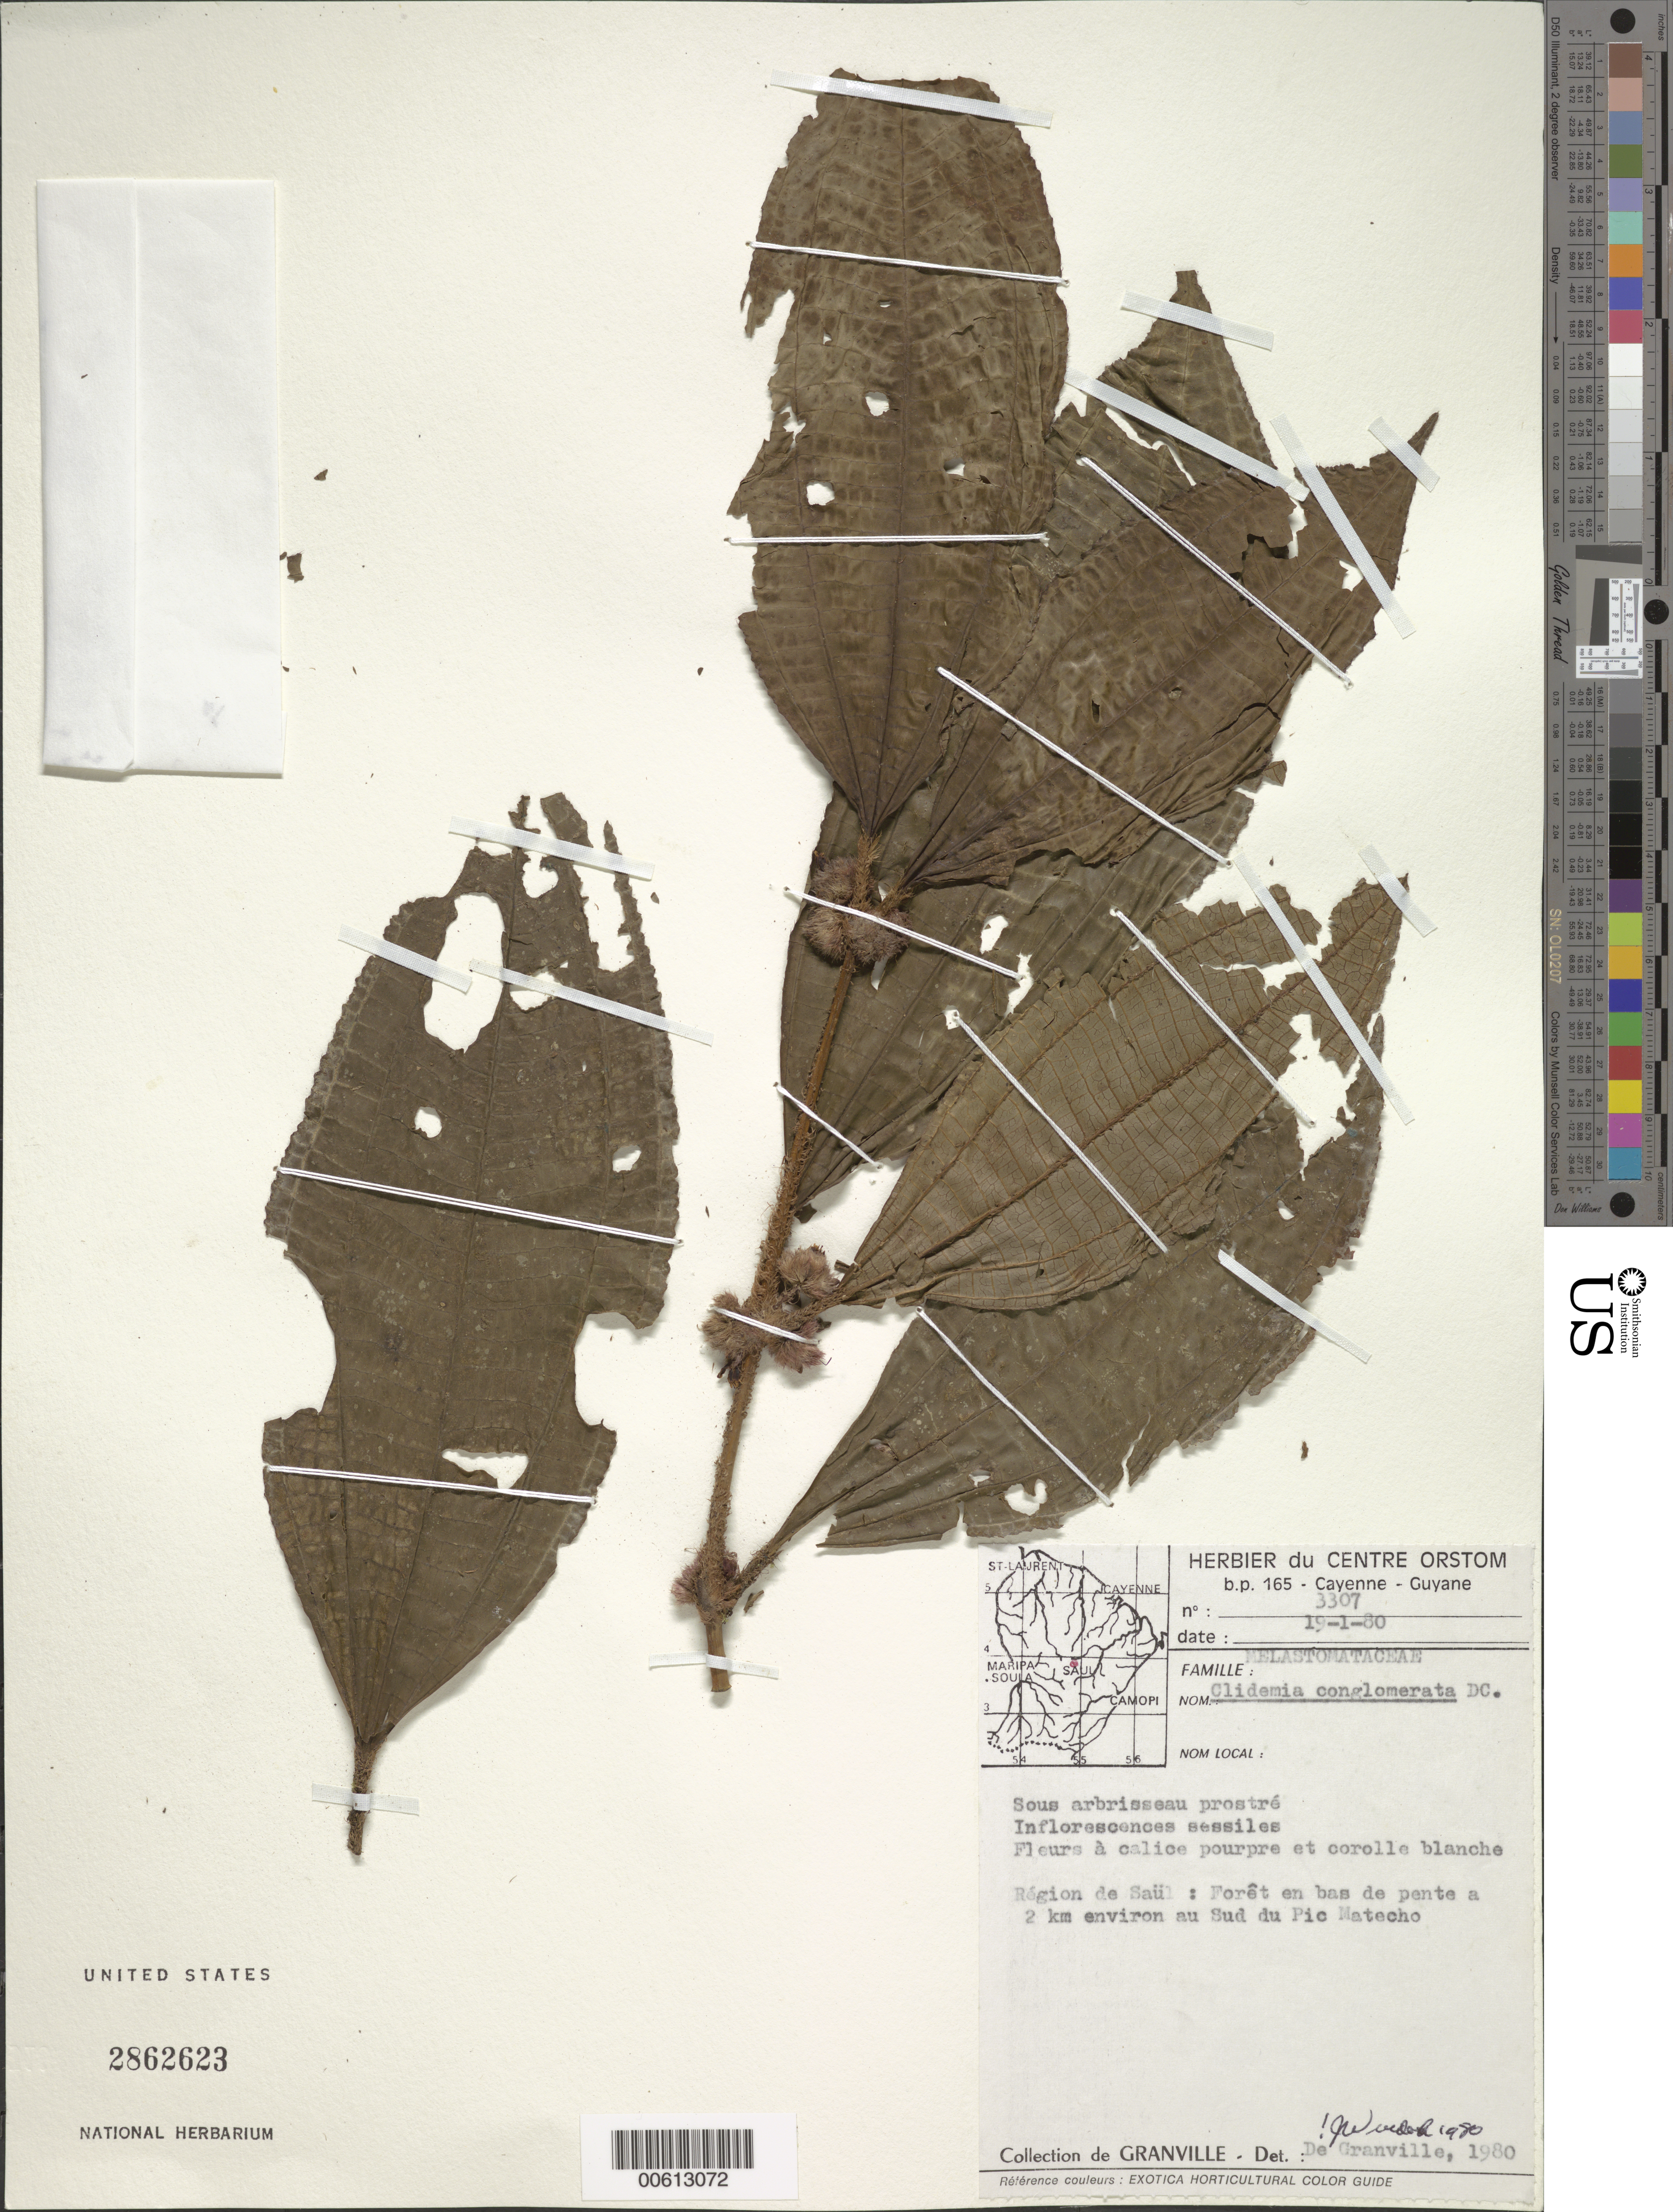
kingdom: Plantae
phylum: Tracheophyta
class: Magnoliopsida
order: Myrtales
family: Melastomataceae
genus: Clidemia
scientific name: Clidemia conglomerata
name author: DC.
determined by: Wurdack, John J., (US), US (UNITED STATES)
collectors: J.-J. de Granville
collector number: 3307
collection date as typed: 19-Jan-80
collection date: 1980-01-19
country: French Guiana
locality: Saül, 2 km Sud du Pic Matecho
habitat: Foret en bas de pente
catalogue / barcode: US 2862623